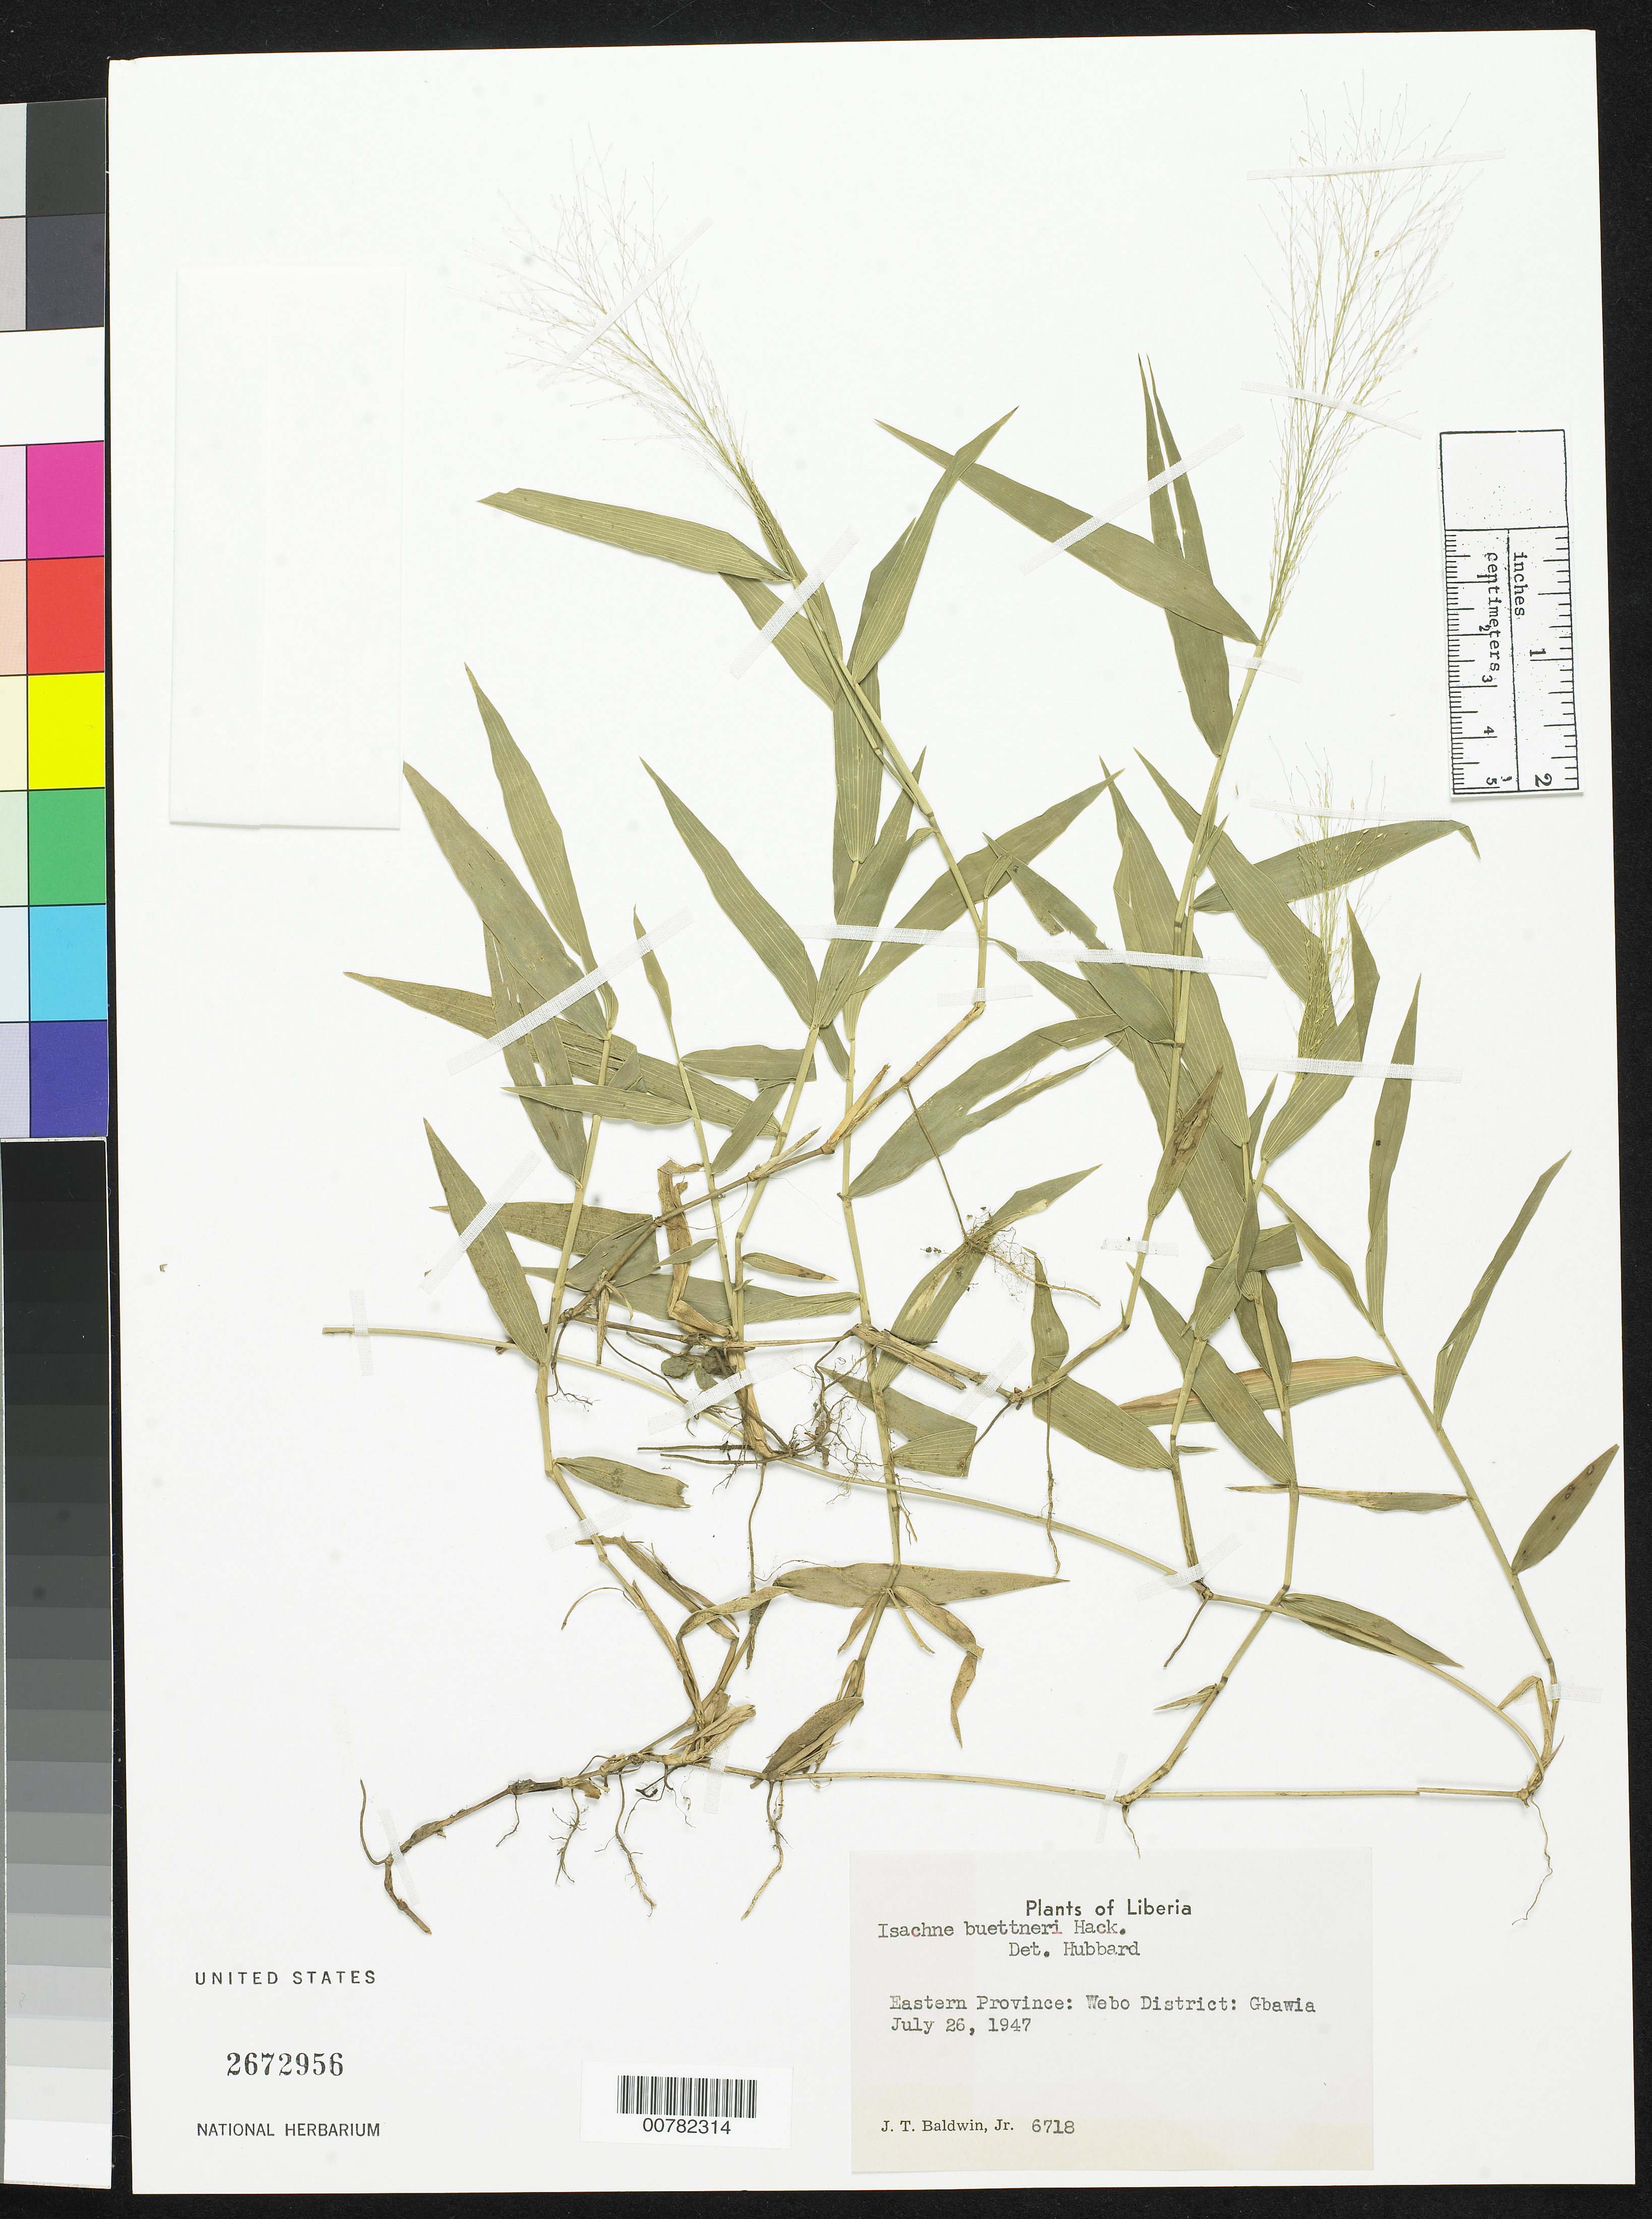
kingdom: Plantae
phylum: Tracheophyta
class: Liliopsida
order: Poales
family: Poaceae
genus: Isachne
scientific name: Isachne buettneri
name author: Hack.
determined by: Hubbard, C. E.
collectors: J. T. Baldwin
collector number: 6718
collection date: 1947-07-26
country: Liberia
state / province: Grand Gedeh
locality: Webo District: Gbawia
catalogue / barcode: US 2672956